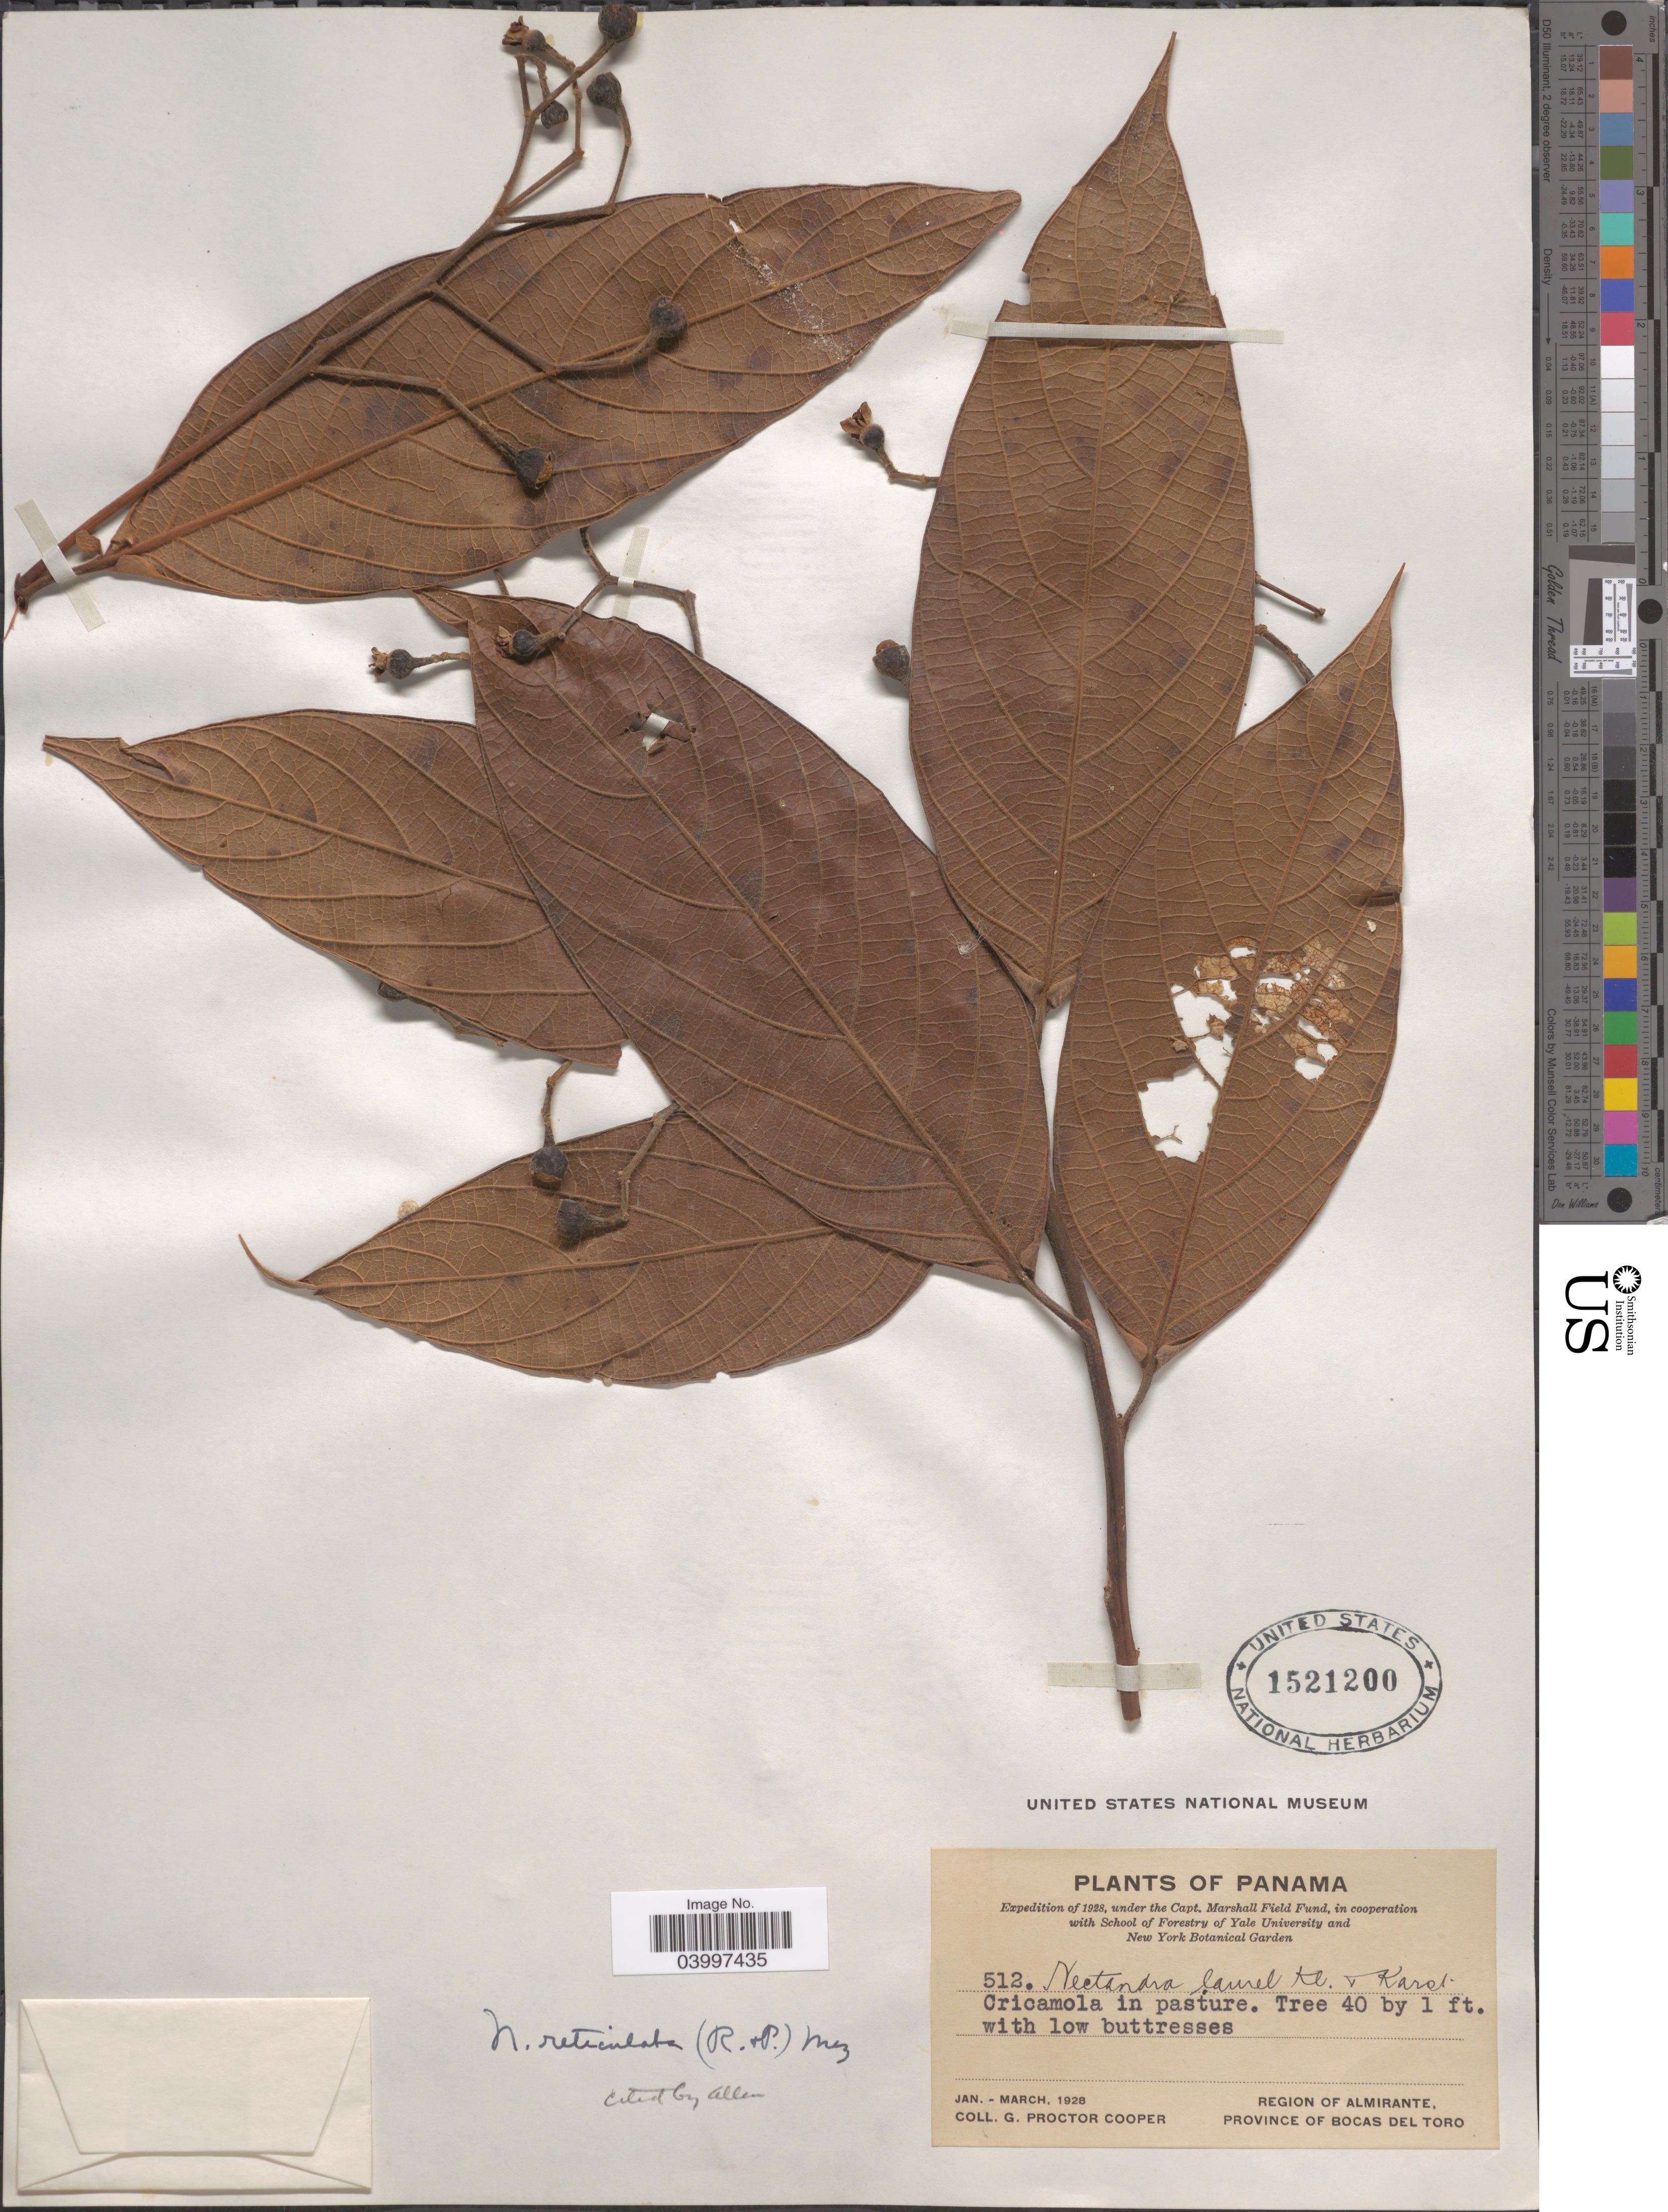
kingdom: Plantae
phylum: Tracheophyta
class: Magnoliopsida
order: Laurales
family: Lauraceae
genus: Nectandra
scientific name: Nectandra reticulata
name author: (Ruiz & Pav.) Mez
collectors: G. Cooper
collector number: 512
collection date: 1928-01/1928-03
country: Panama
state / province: Bocas del Toro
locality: Region of Almirante.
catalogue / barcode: US 1521200